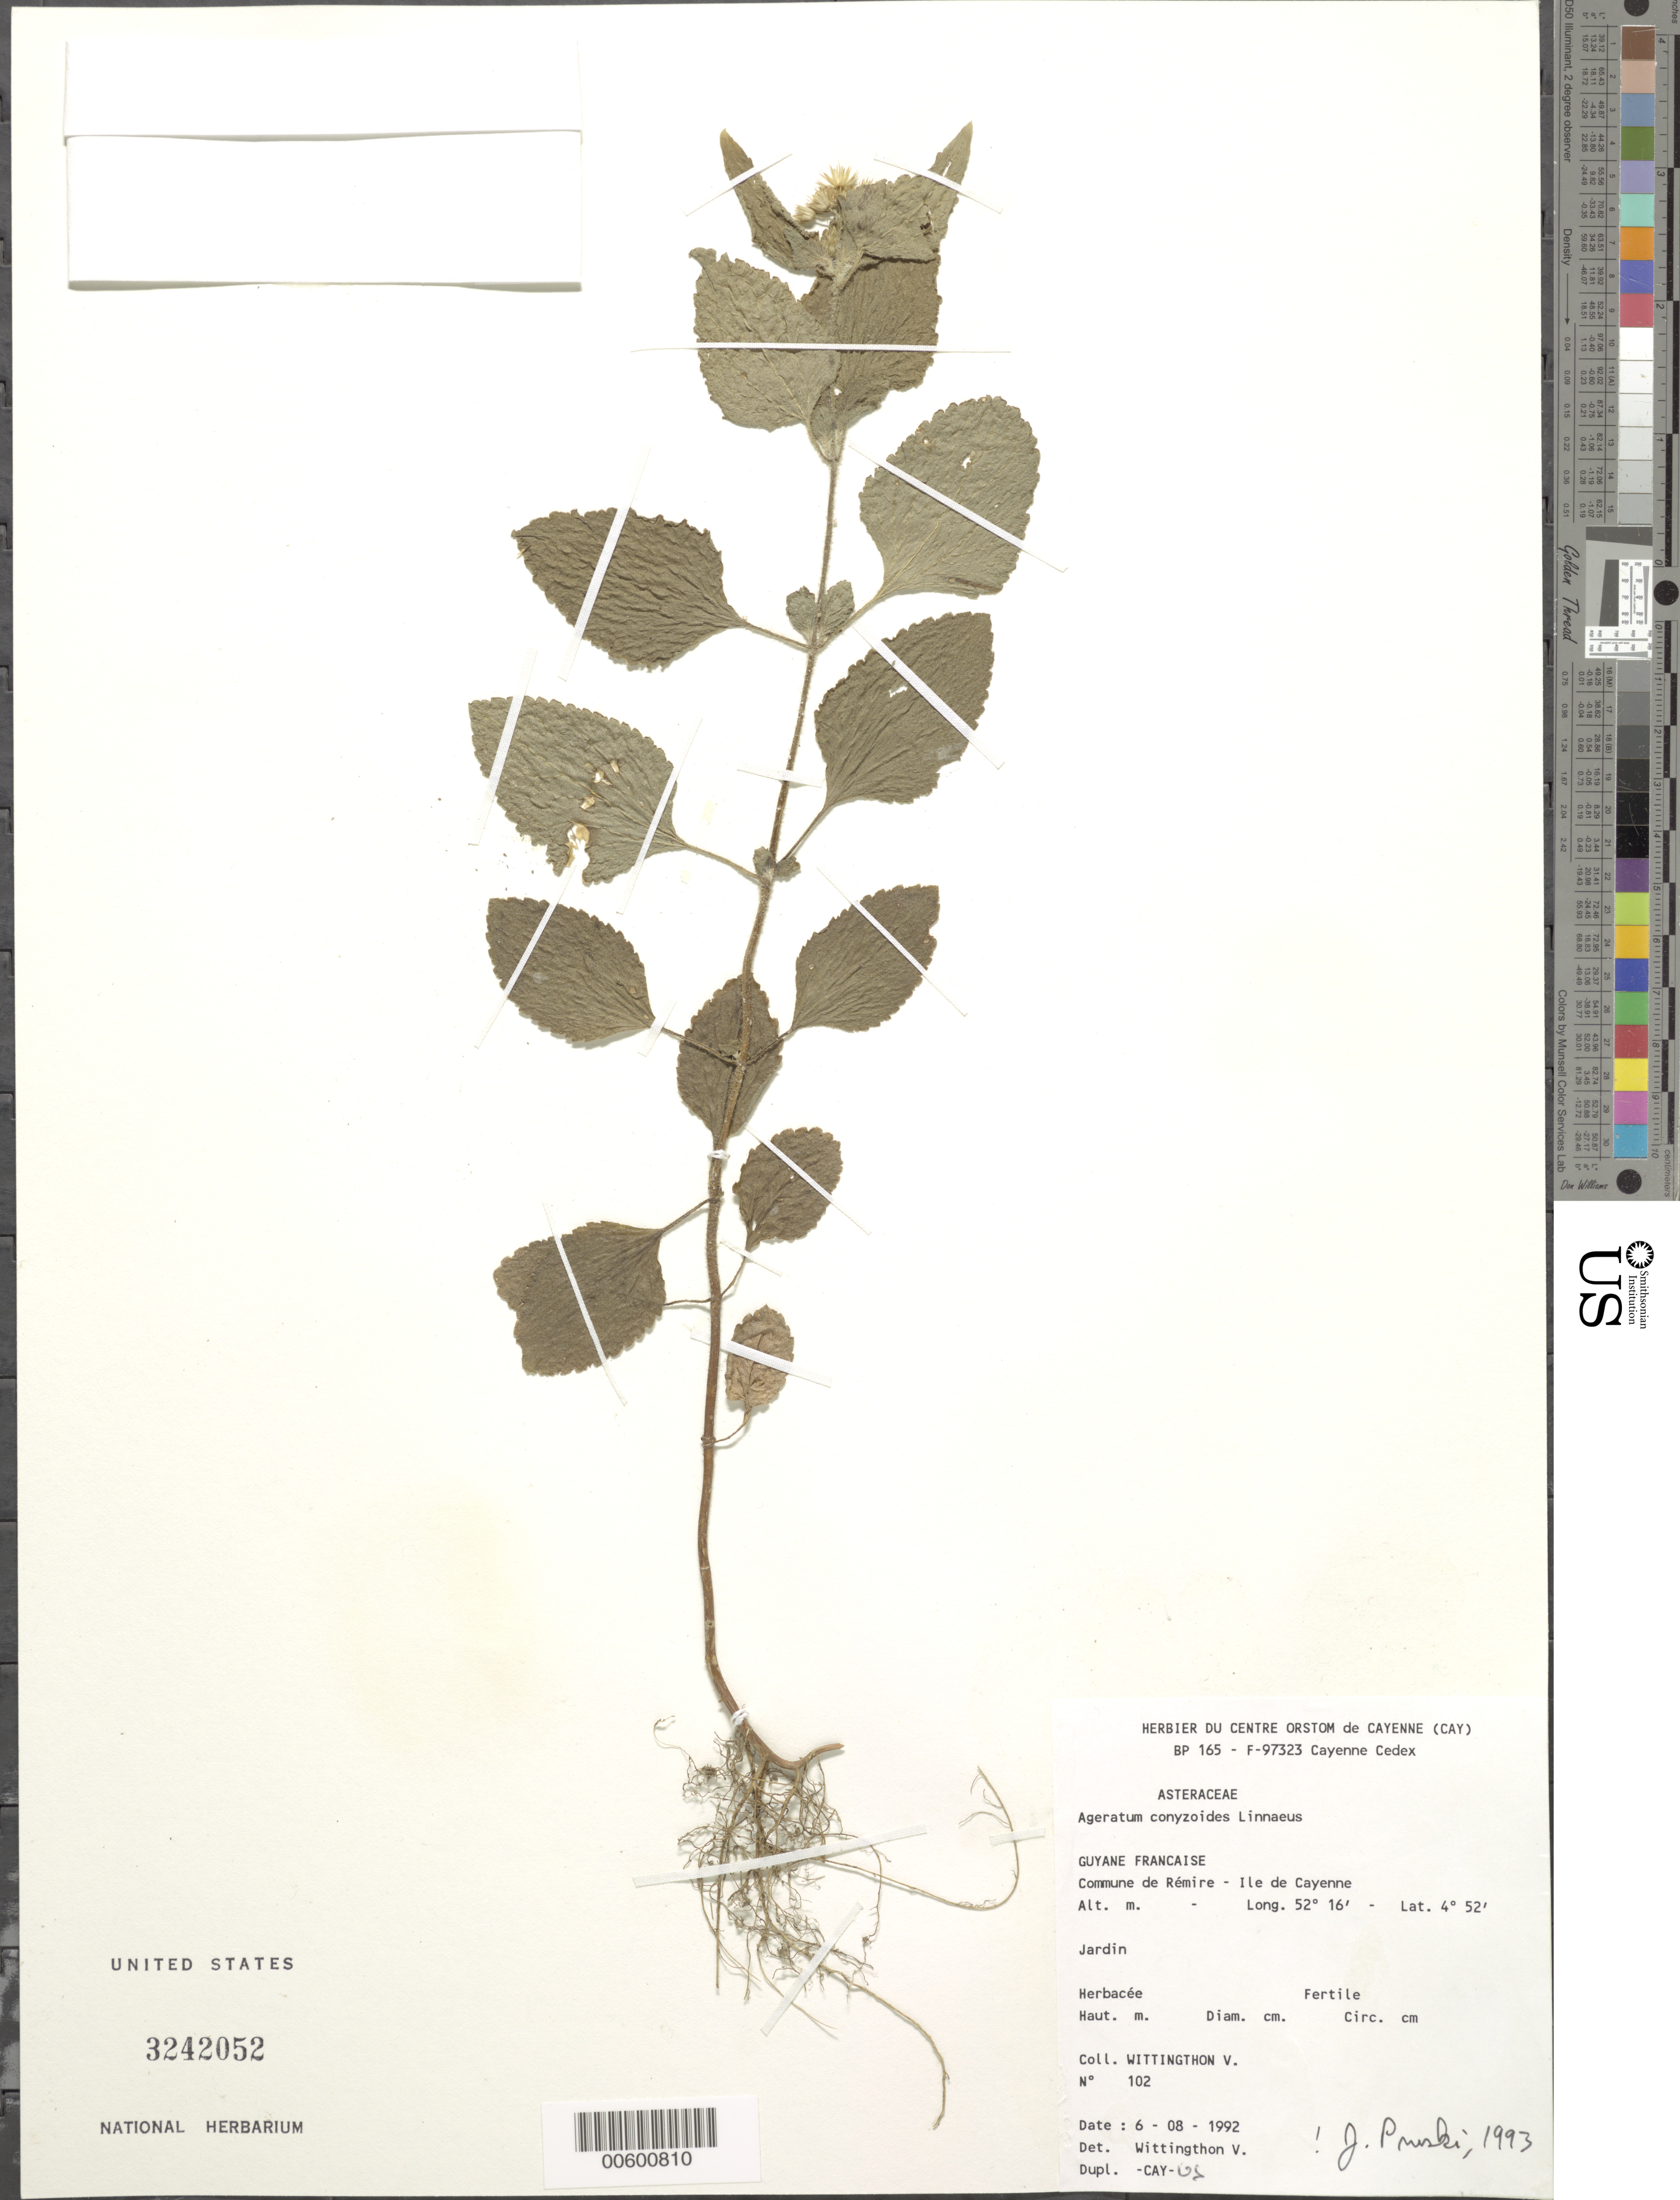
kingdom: Plantae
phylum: Tracheophyta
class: Magnoliopsida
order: Asterales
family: Asteraceae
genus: Ageratum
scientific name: Ageratum conyzoides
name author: L.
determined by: Wittingthon, V.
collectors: V. Wittingthon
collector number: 102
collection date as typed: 6-Aug-92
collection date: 1992-08-06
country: French Guiana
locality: Commune de Rémire, Ile de Cayenne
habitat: Garden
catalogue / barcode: US 3242052